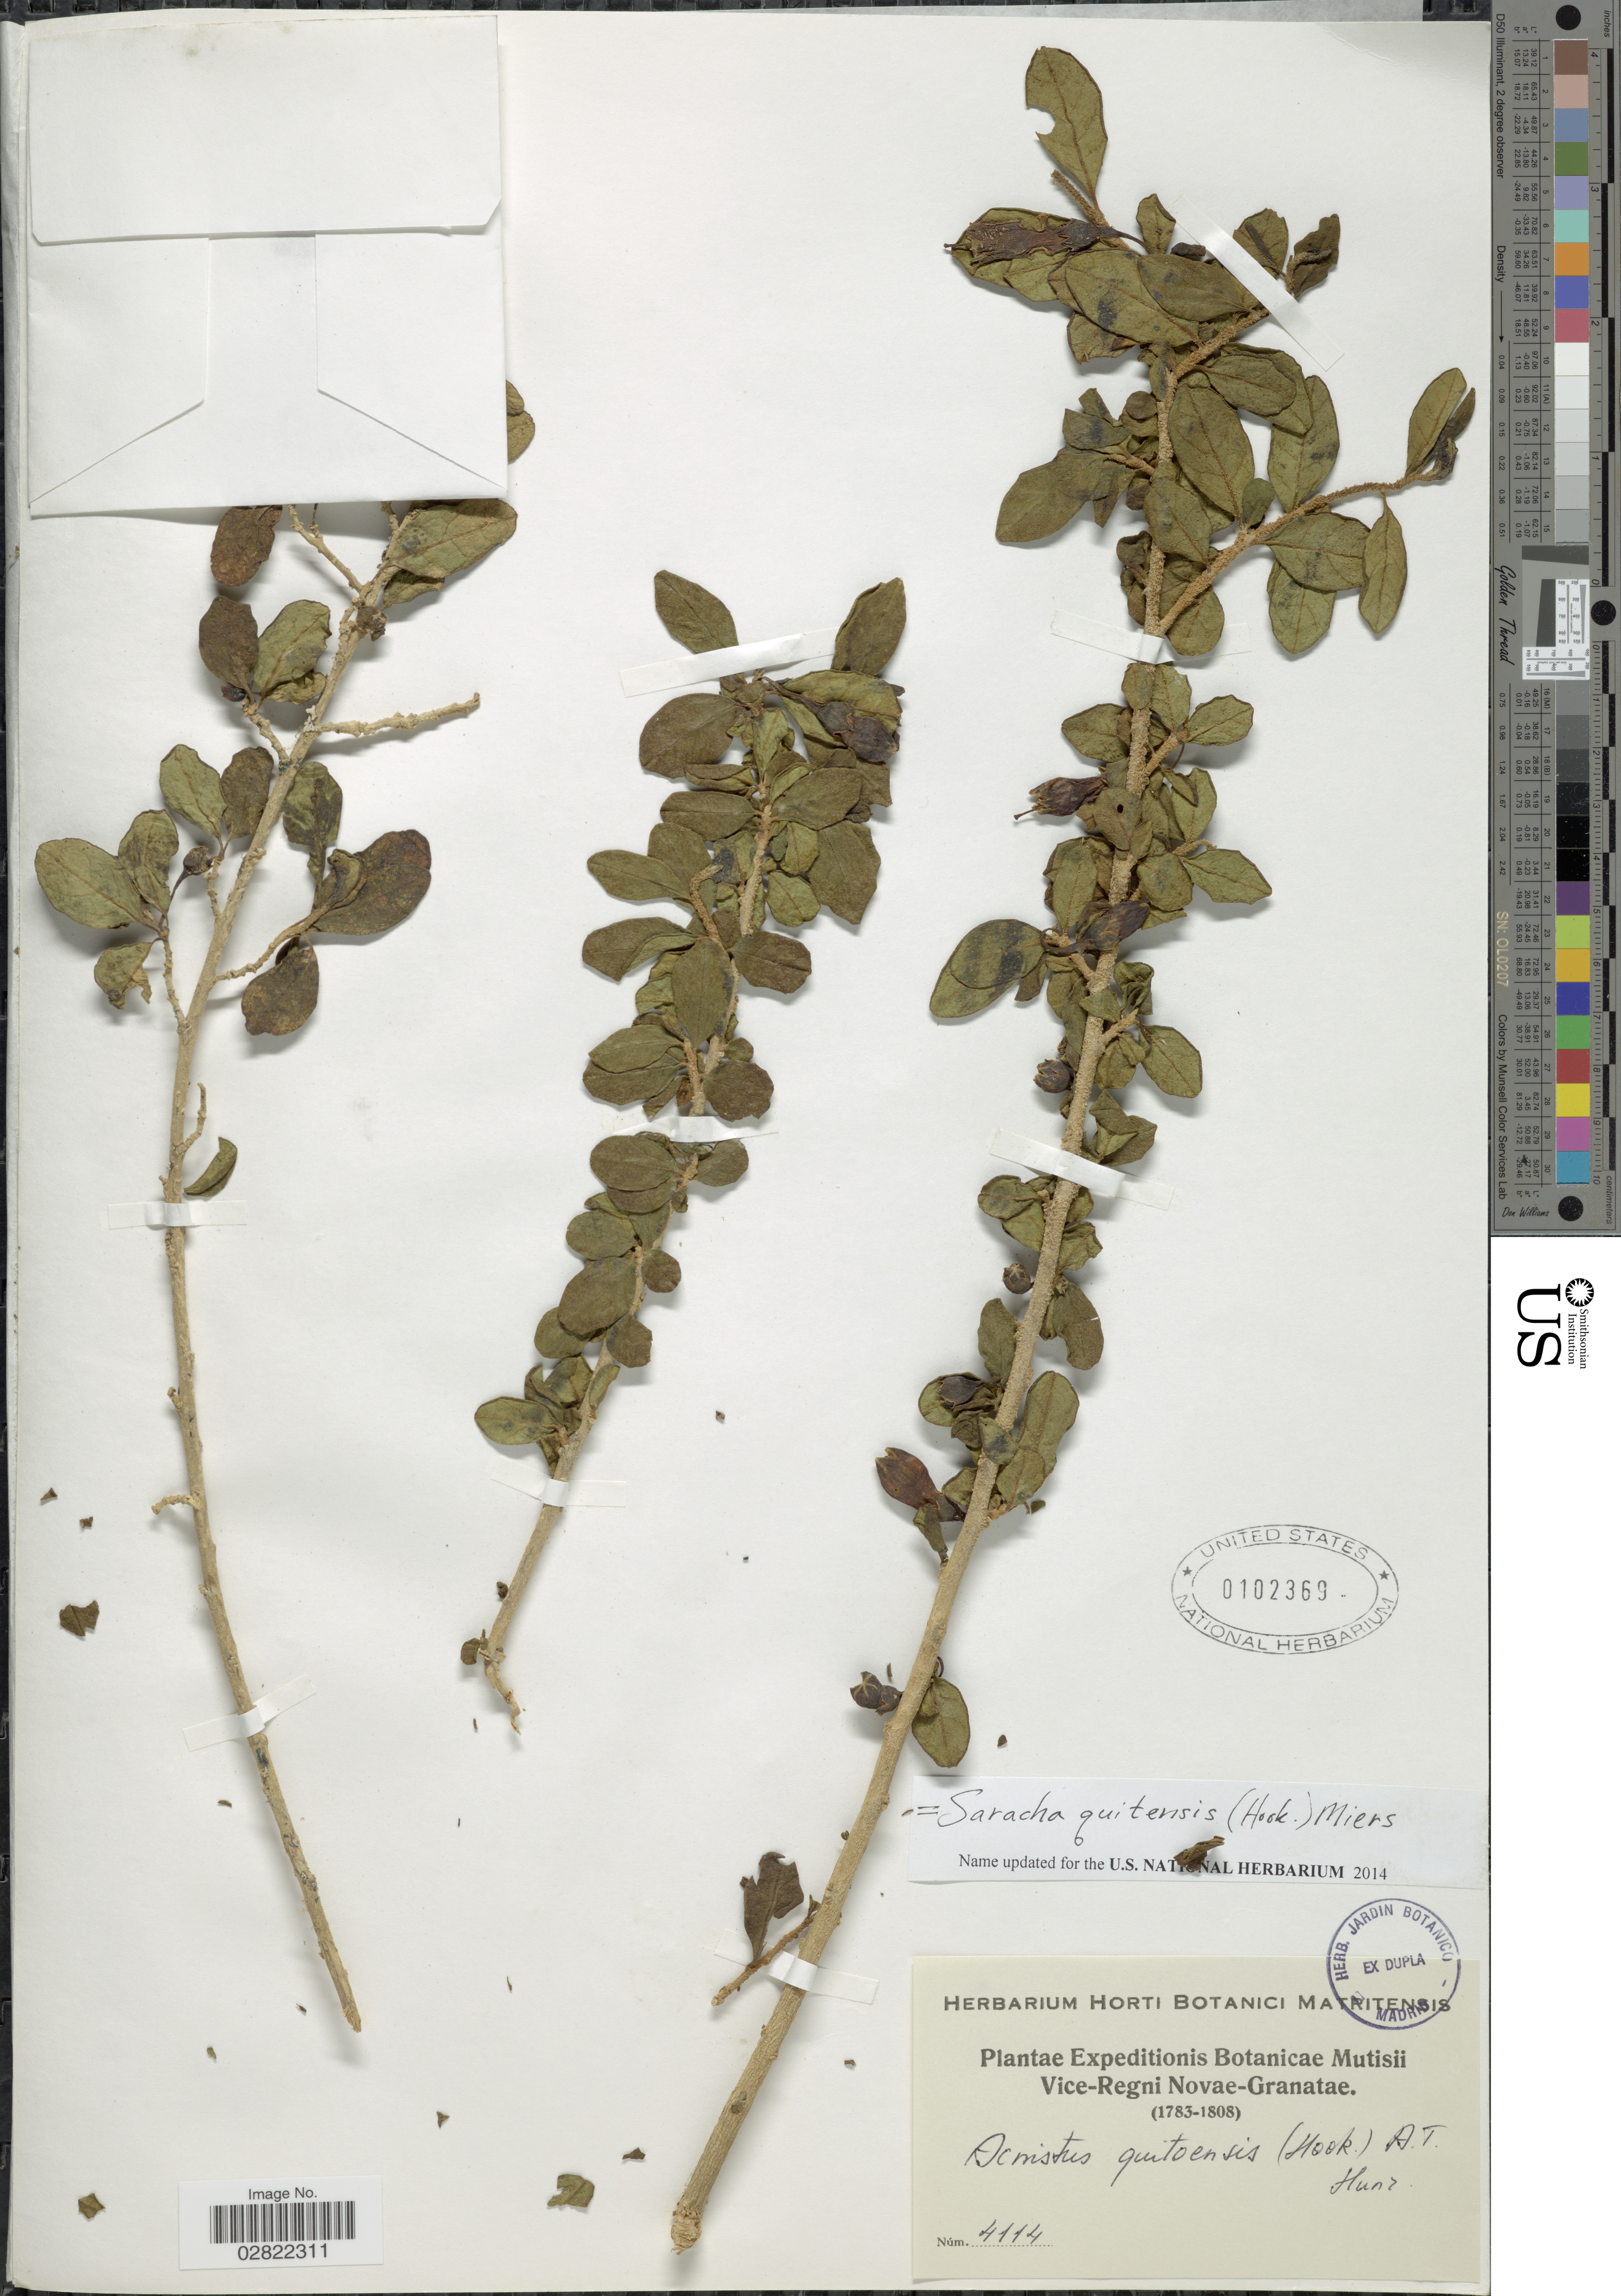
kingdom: Plantae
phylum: Tracheophyta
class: Magnoliopsida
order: Solanales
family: Solanaceae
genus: Saracha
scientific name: Saracha quitensis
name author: (Hook.) Miers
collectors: Expeditions Botanicae Mutisii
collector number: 4114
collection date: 1783/1808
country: Colombia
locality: Vice-Regni Novae-Granatae.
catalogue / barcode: US 102369